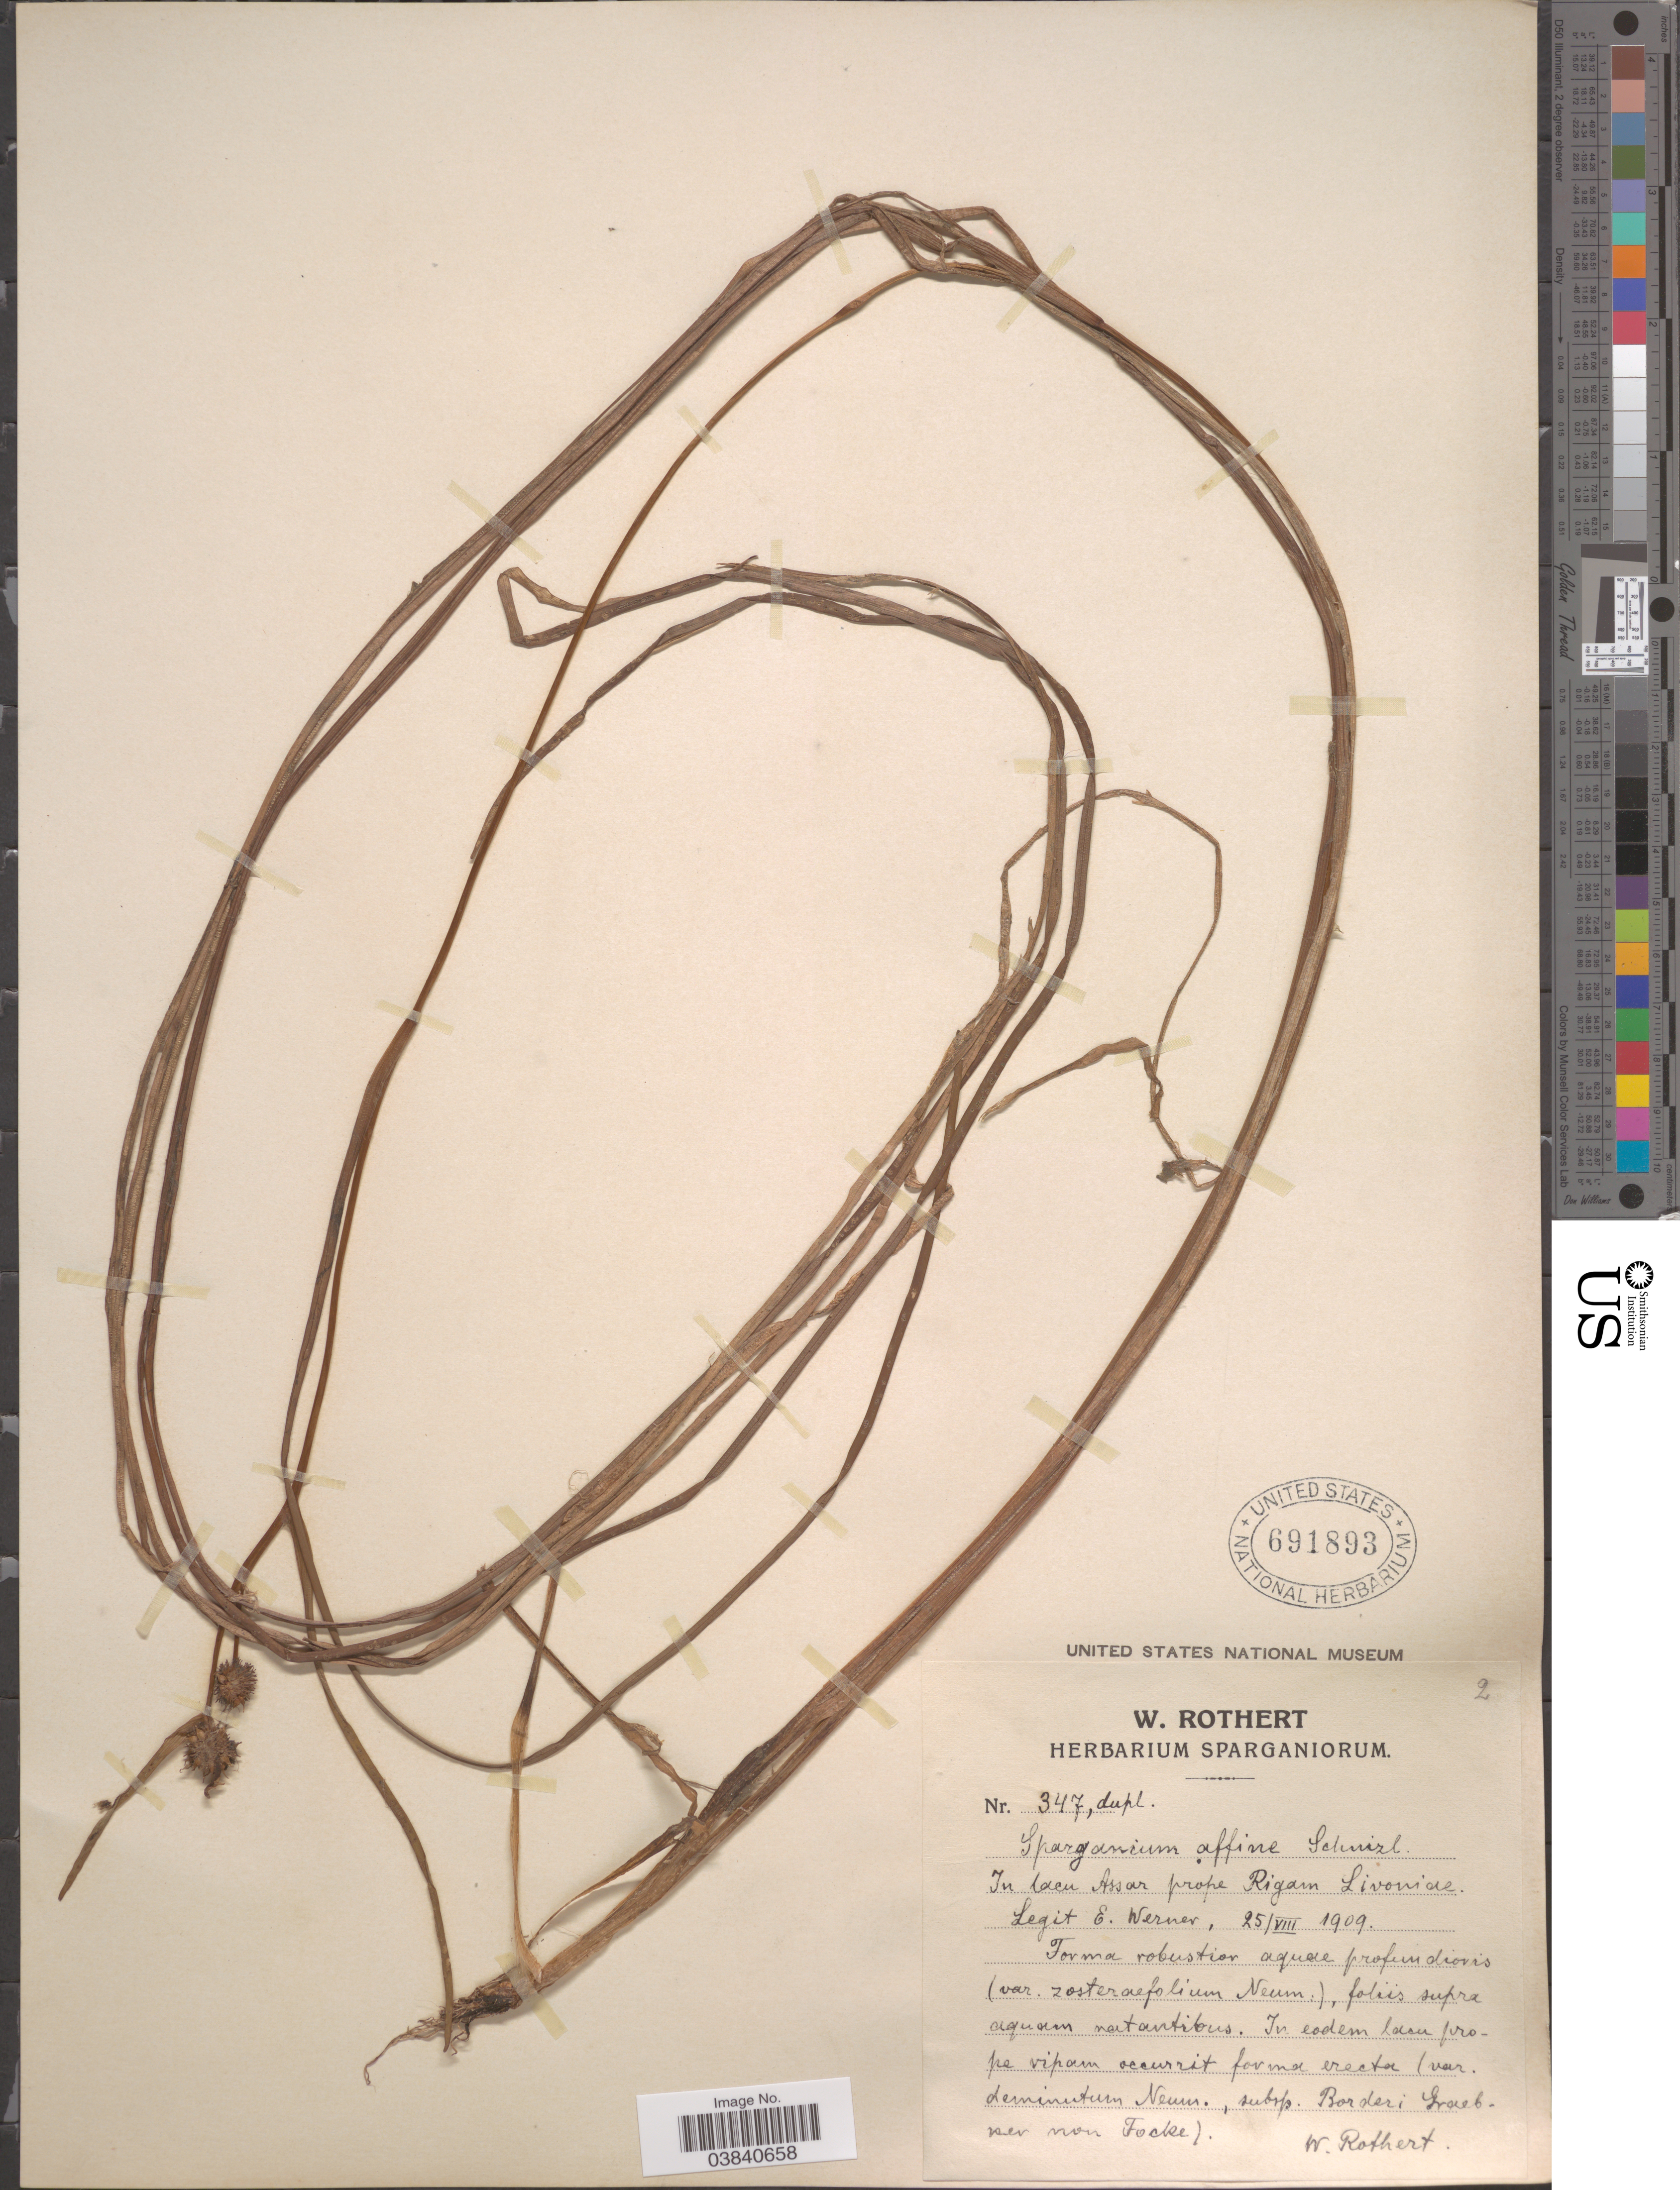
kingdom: Plantae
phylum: Tracheophyta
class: Liliopsida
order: Poales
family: Typhaceae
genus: Sparganium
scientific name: Sparganium affine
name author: Schnizl.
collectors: E. Werner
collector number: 347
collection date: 1909-08-25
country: Latvia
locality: In lacu Assar prope Rigam Livoniae.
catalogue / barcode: US 691893